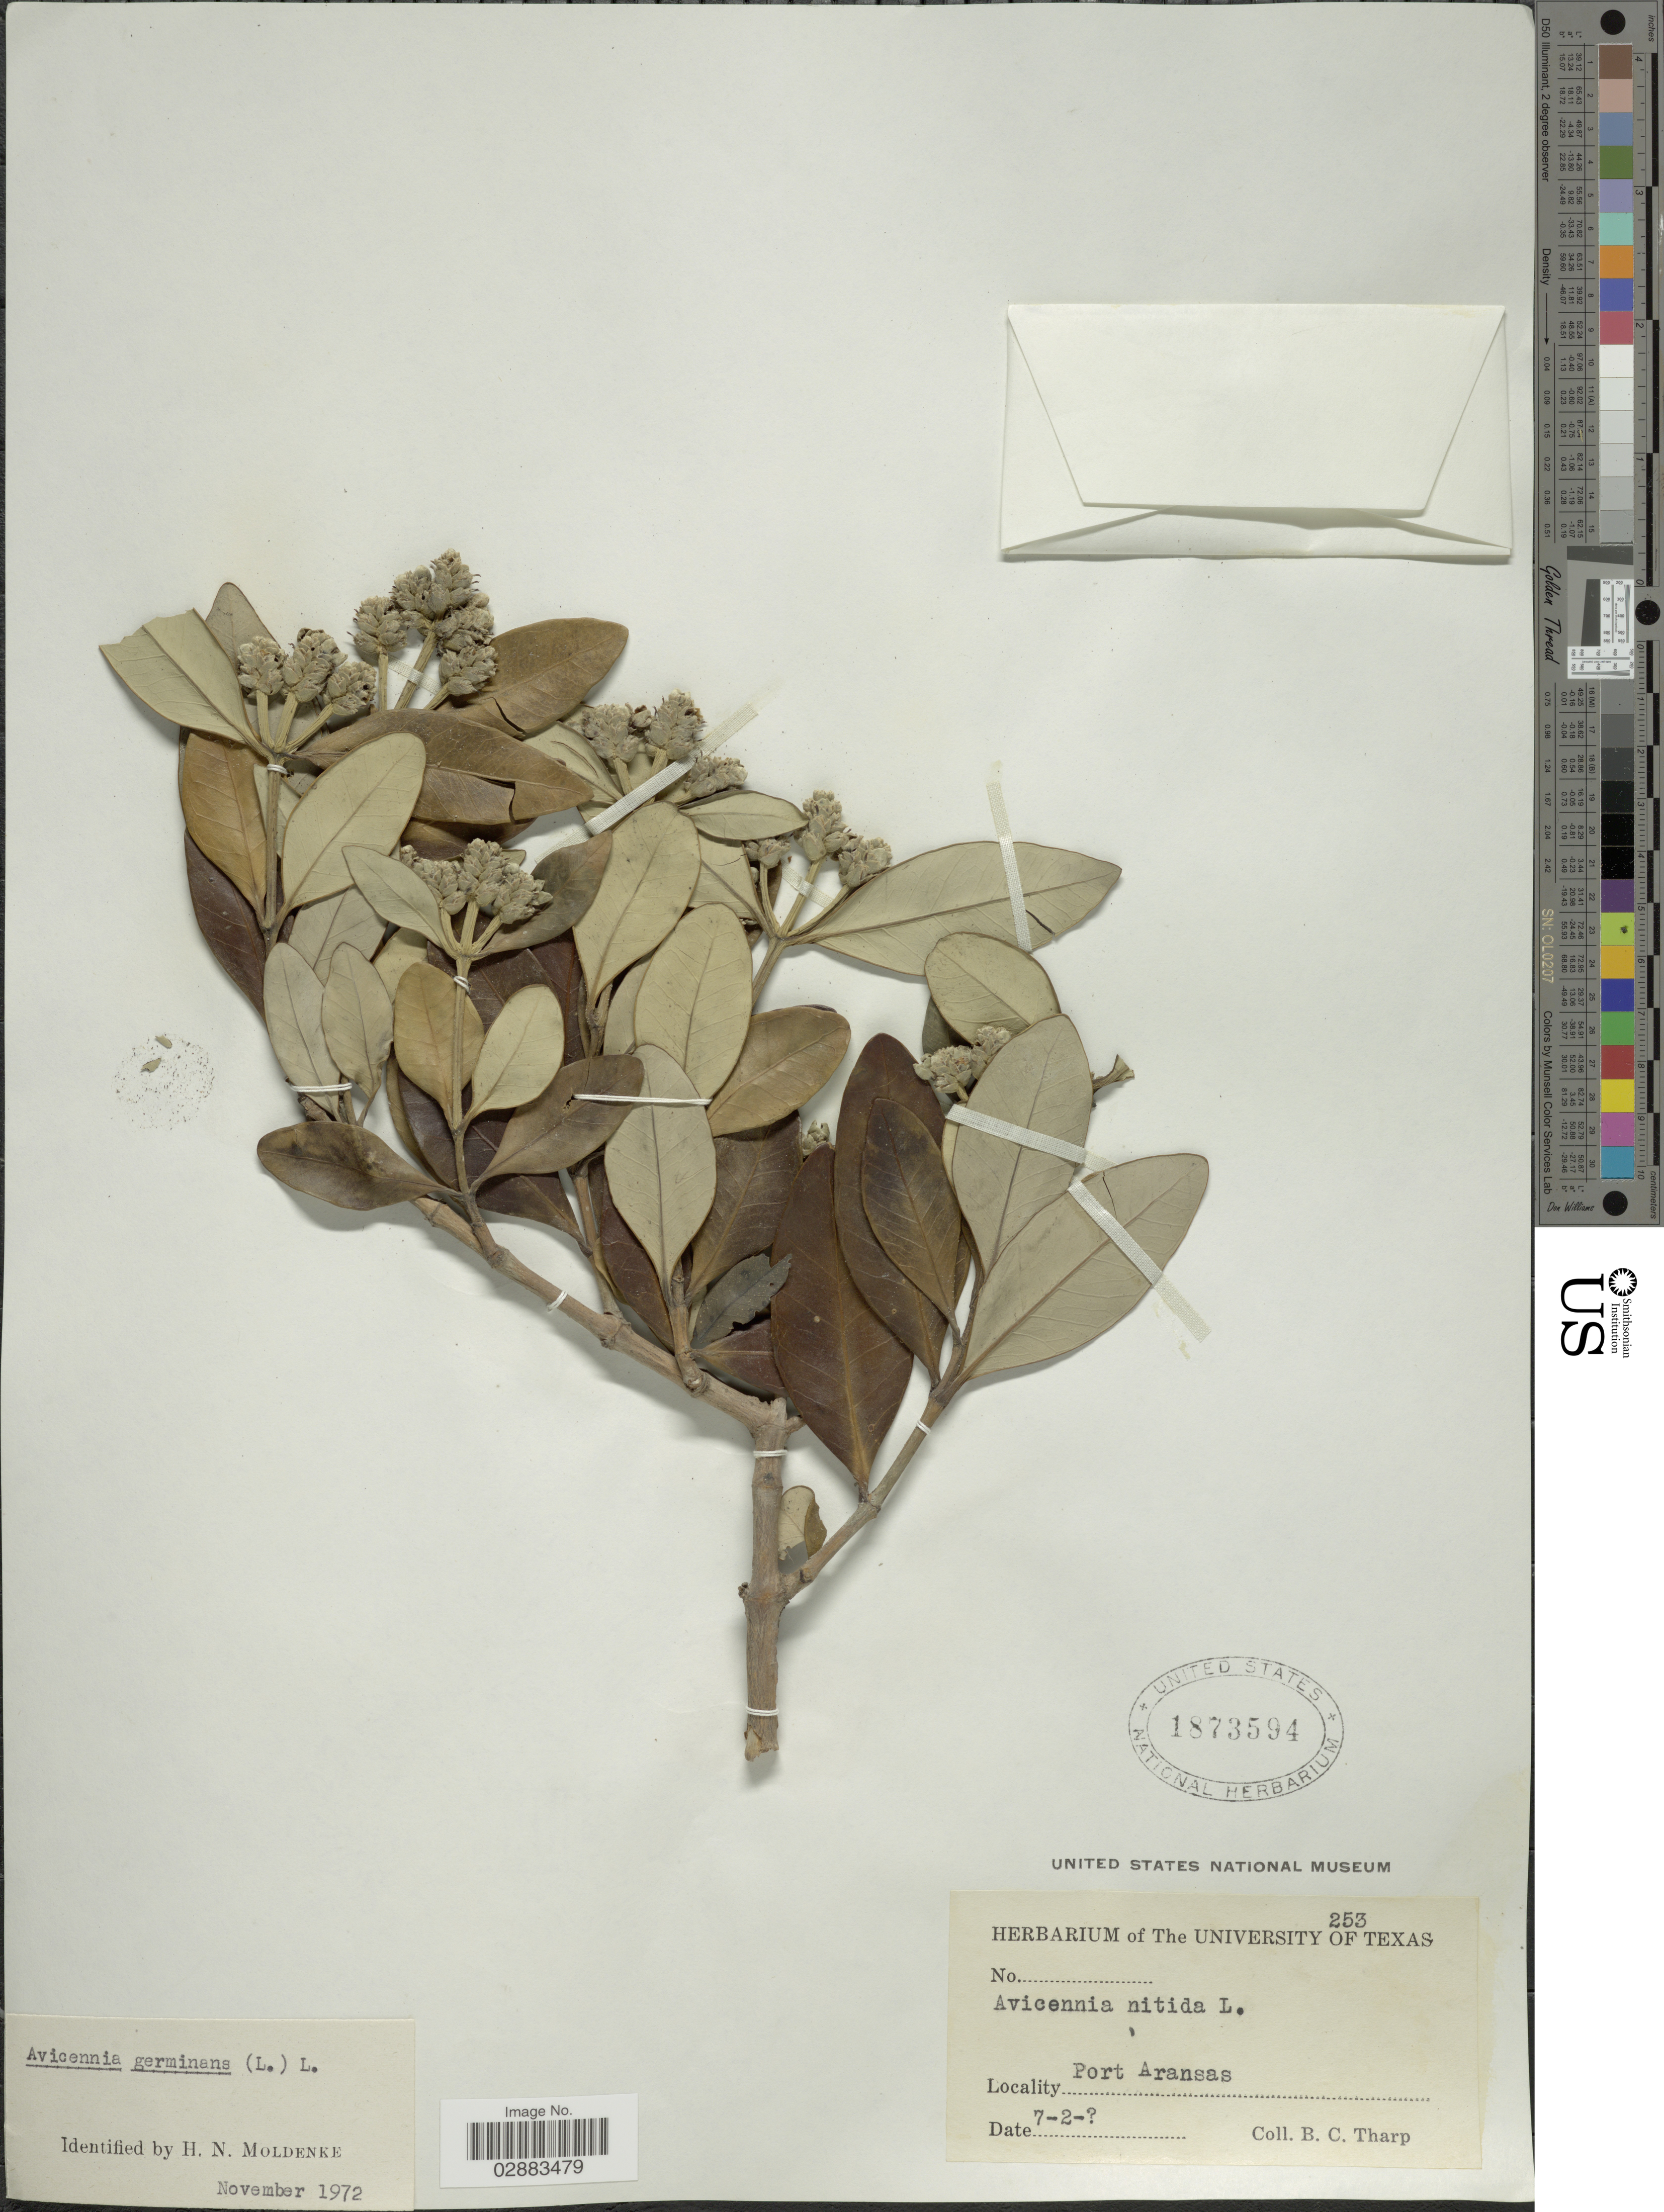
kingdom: Plantae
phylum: Tracheophyta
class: Magnoliopsida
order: Lamiales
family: Acanthaceae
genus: Avicennia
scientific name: Avicennia germinans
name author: (L.) L.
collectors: B. C. Tharp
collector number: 253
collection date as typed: Transcribed d/m/y: /2/7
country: United States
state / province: Texas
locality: Port Aransas.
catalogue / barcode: US 1873594